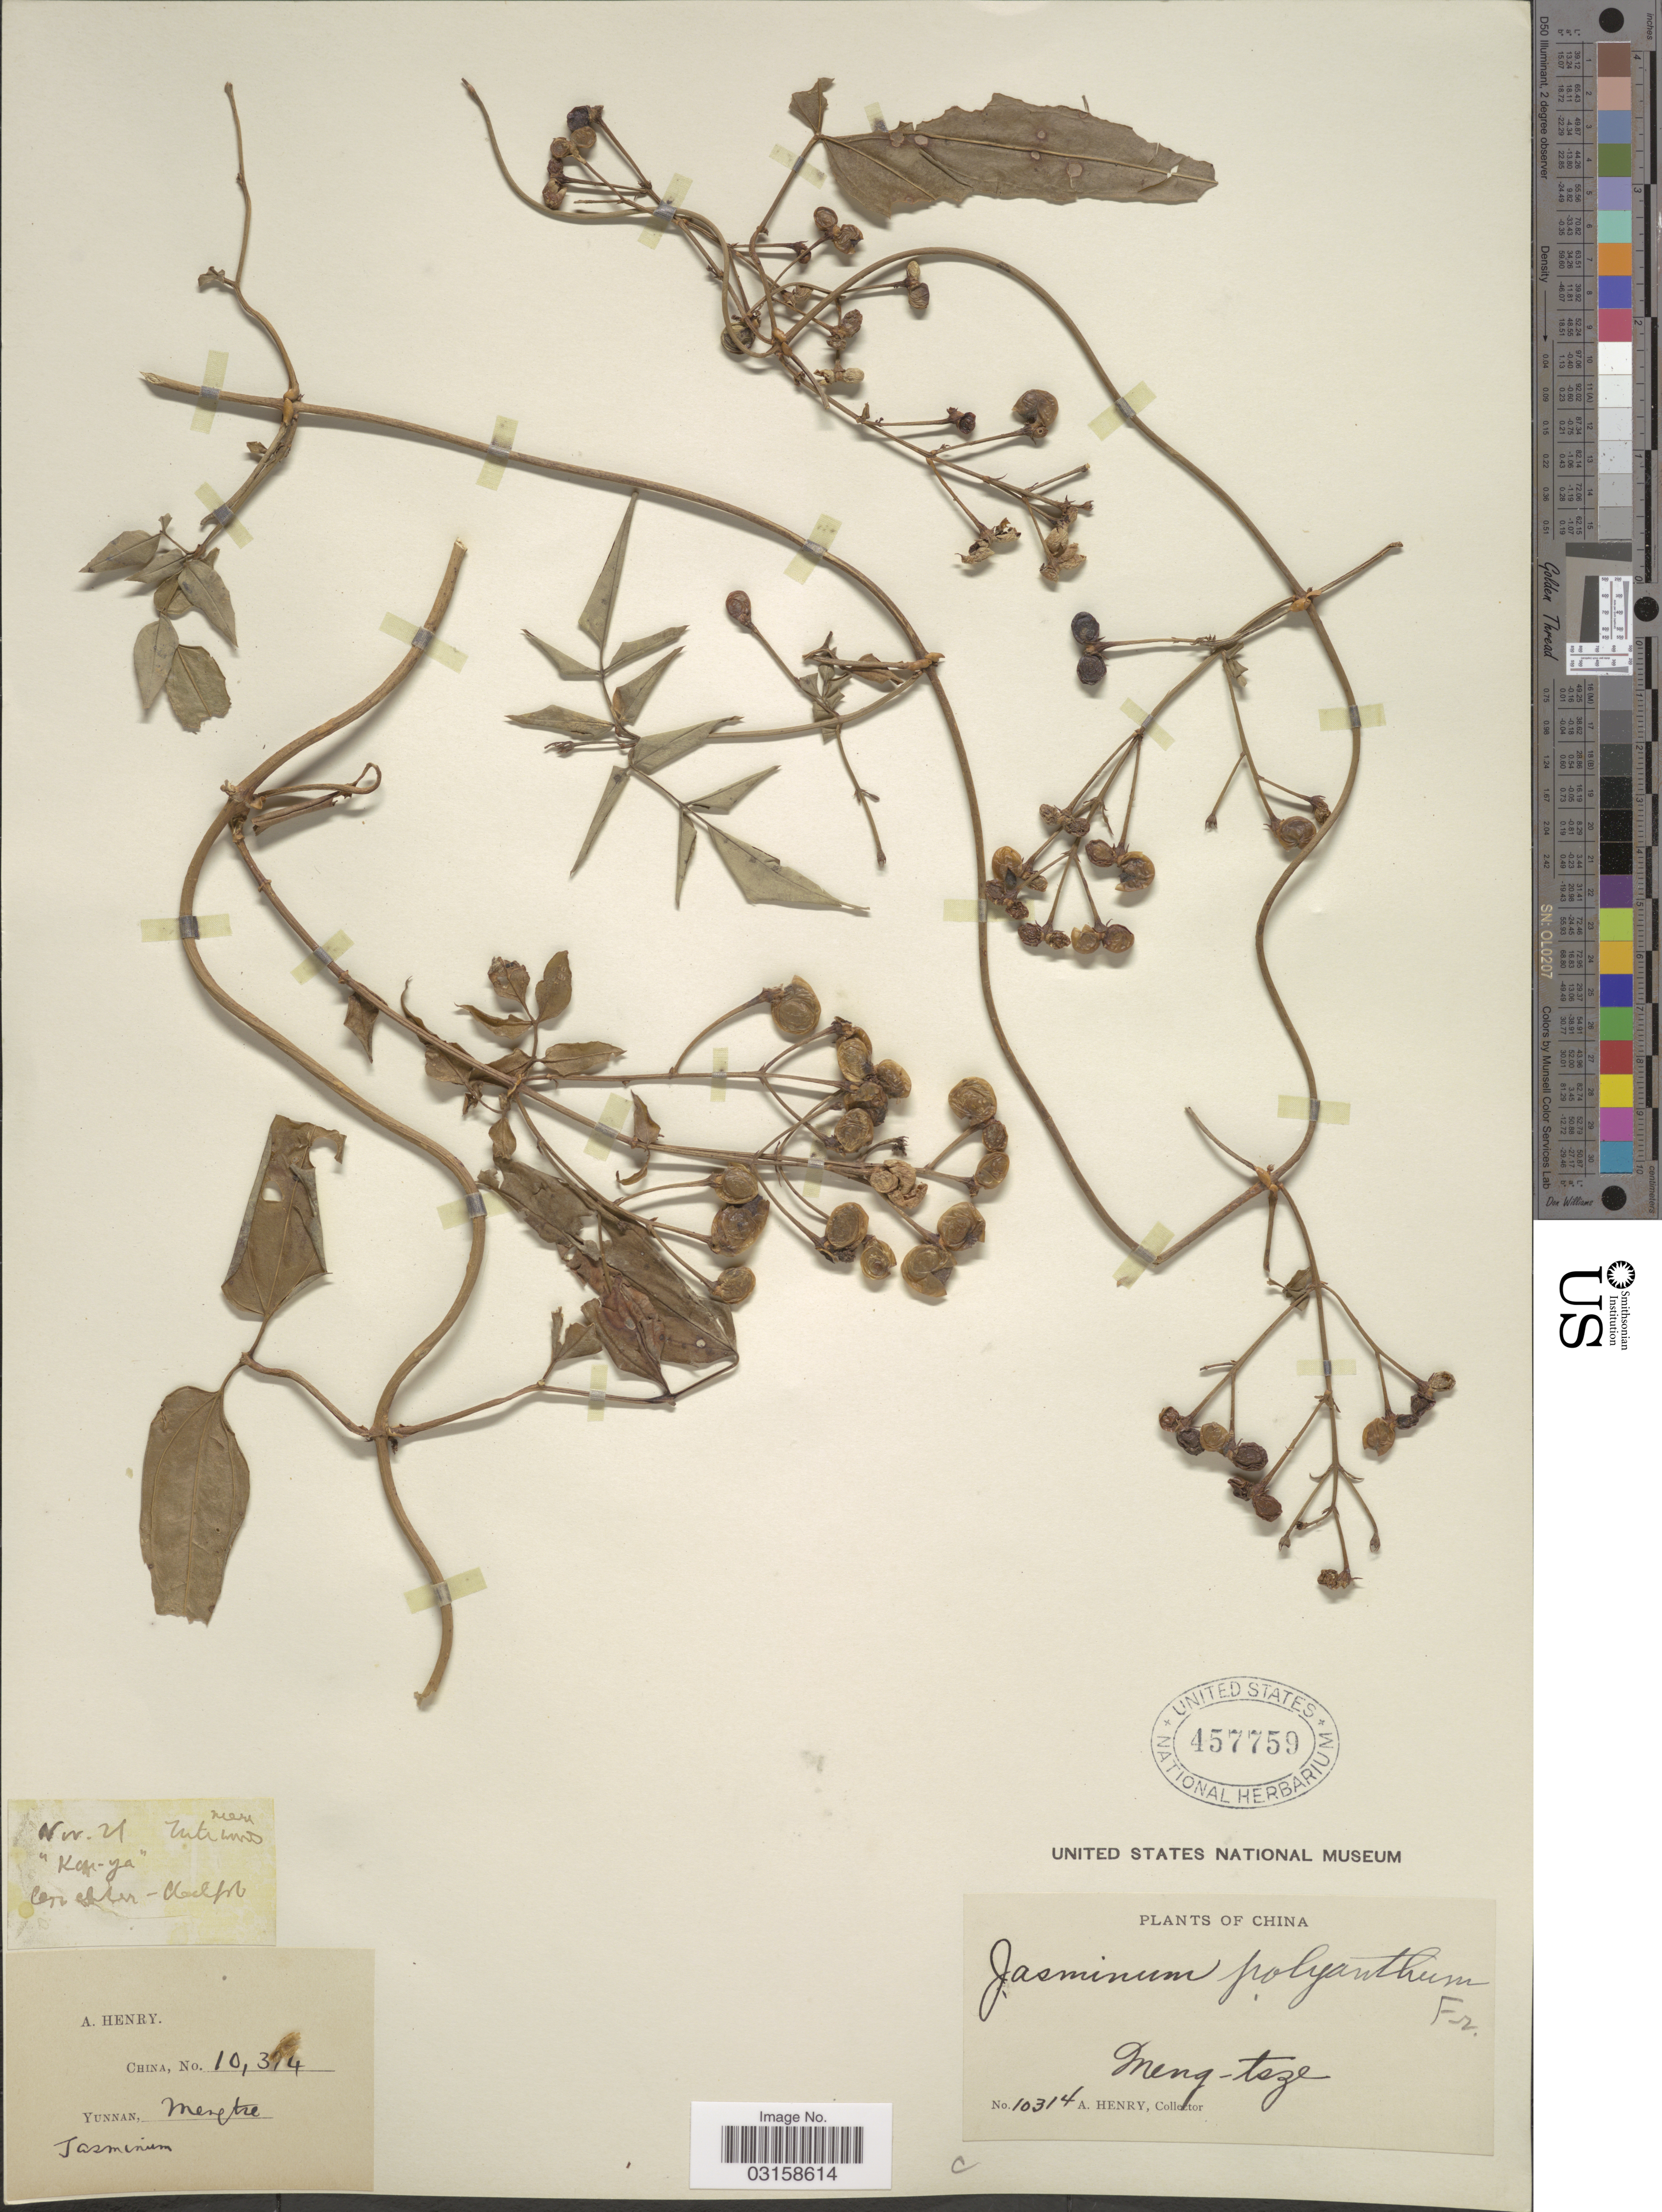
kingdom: Plantae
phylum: Tracheophyta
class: Magnoliopsida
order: Lamiales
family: Oleaceae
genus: Jasminum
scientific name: Jasminum polyanthum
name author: Franch.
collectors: A. Henry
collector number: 10314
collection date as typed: Transcribed d/m/y: /11/21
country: China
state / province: Yunnan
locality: Meng-tsze.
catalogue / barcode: US 457759